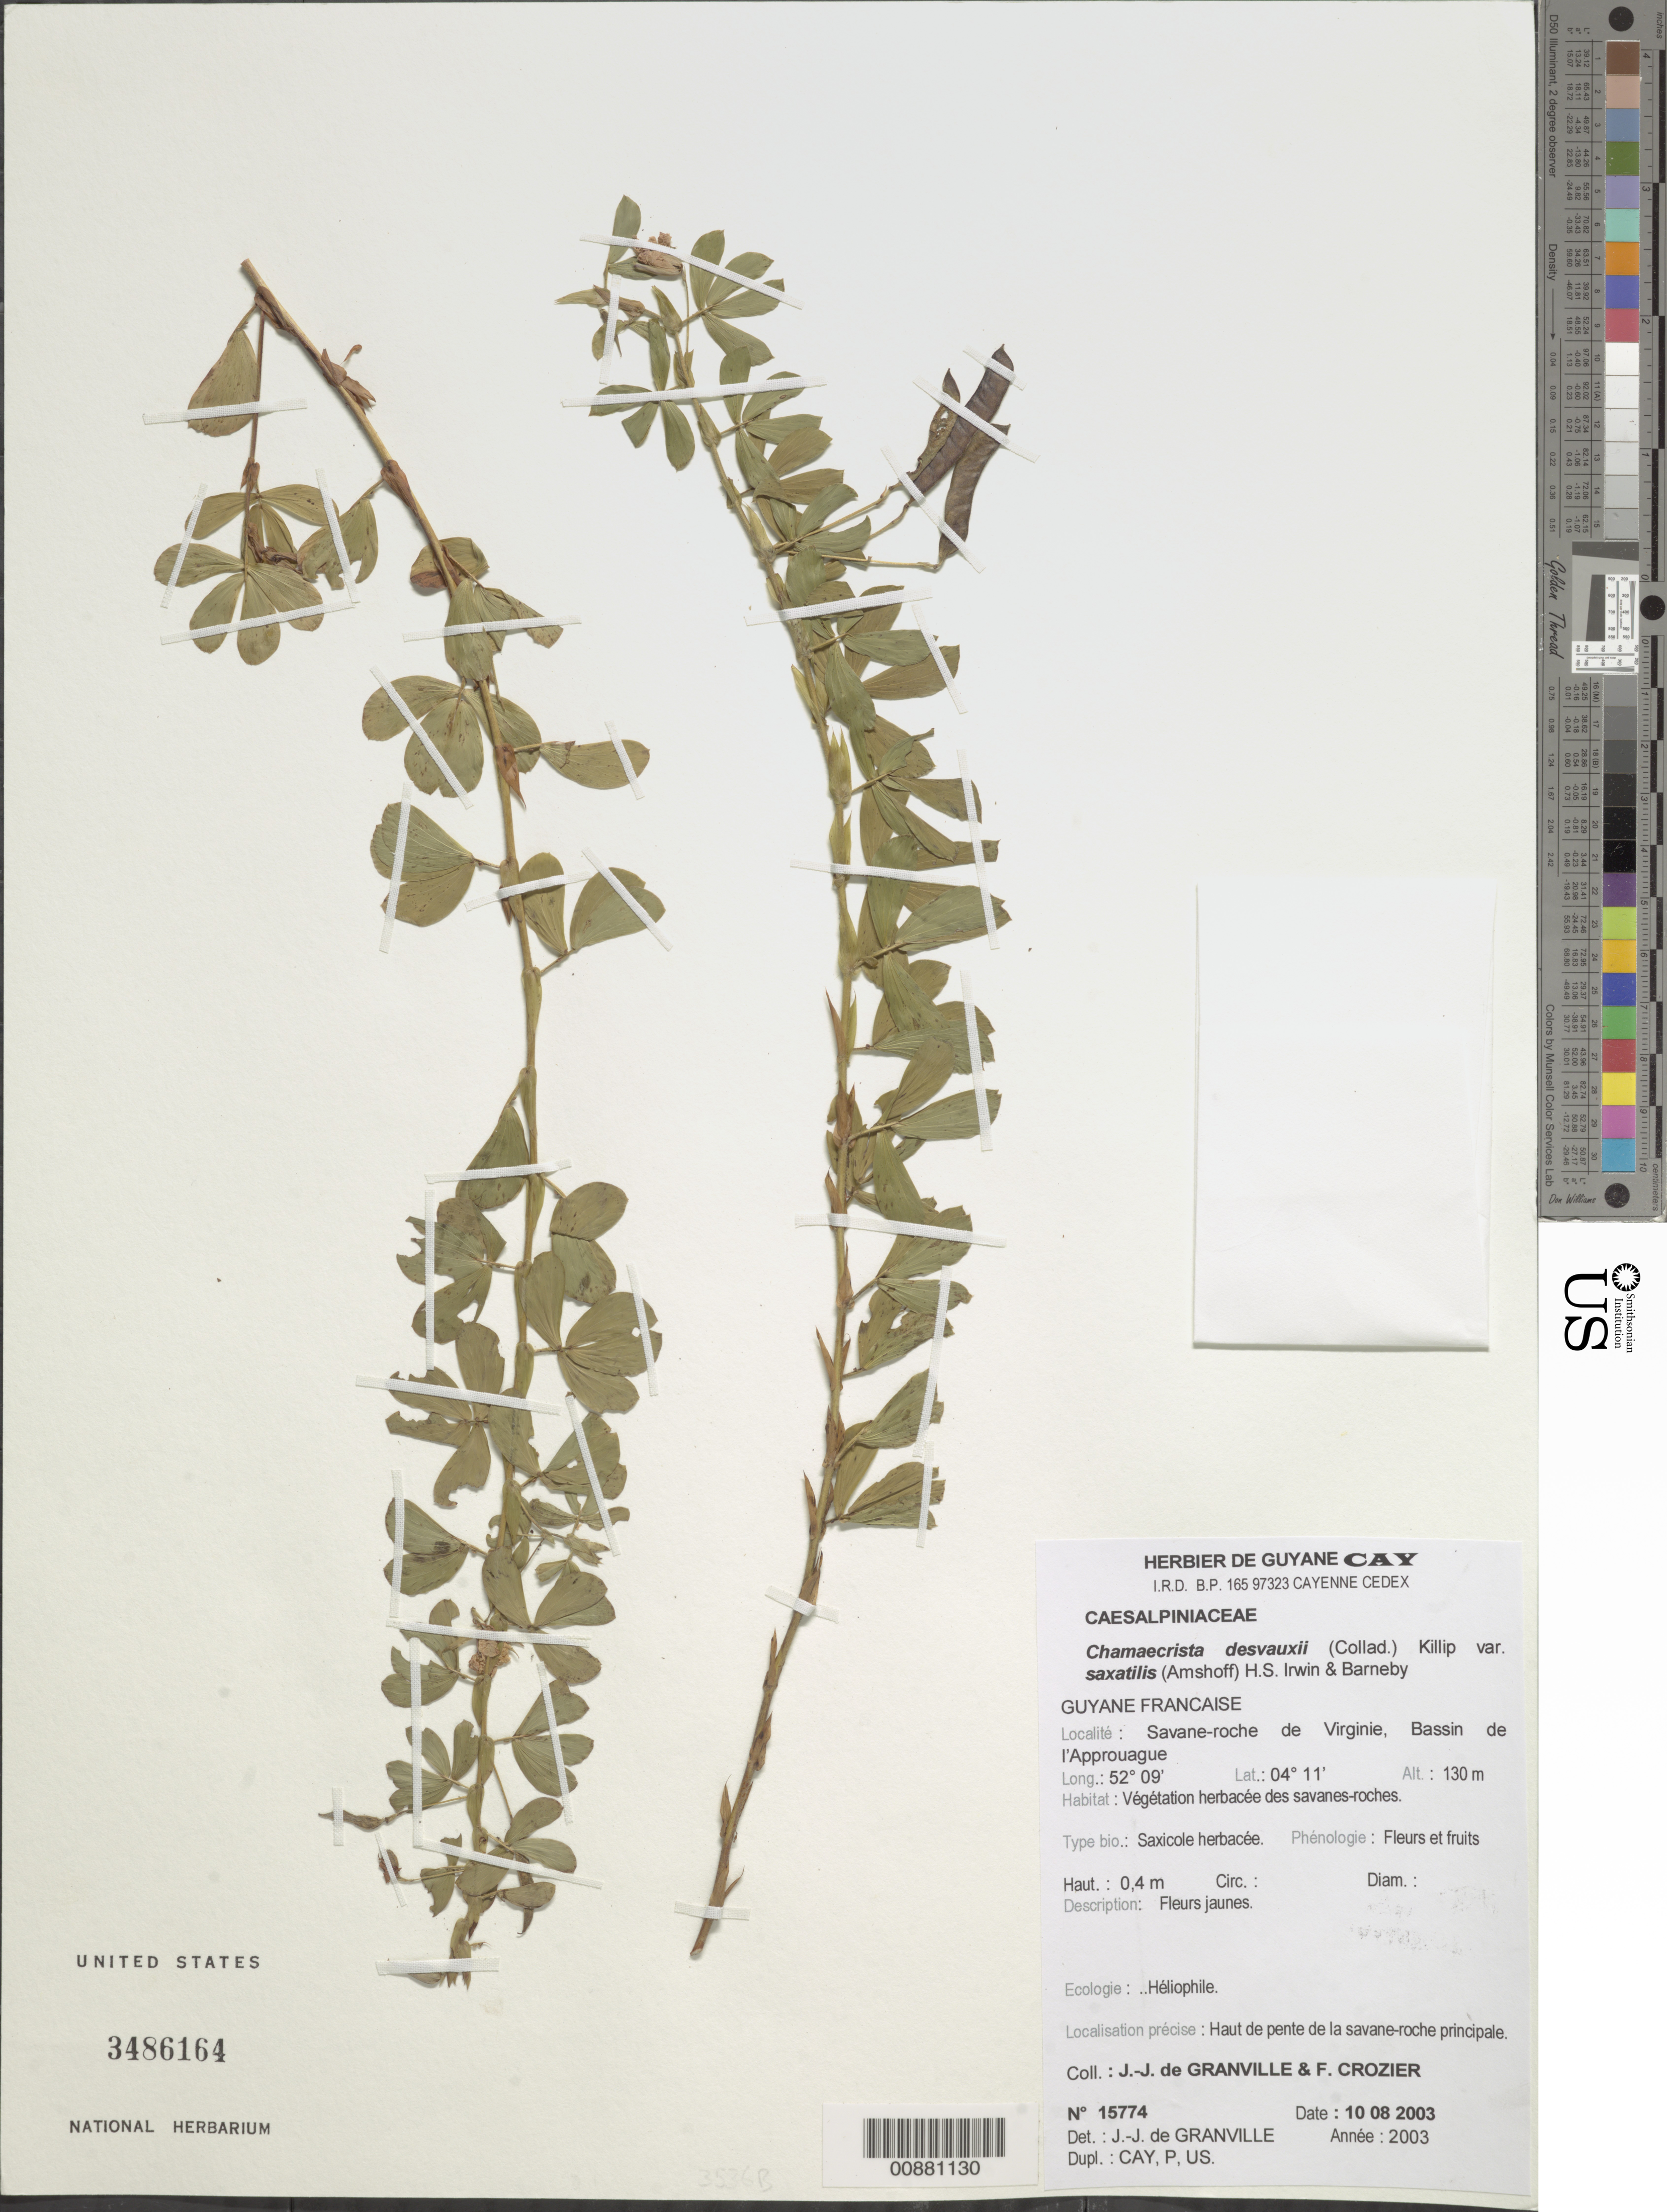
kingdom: Plantae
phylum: Tracheophyta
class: Magnoliopsida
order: Fabales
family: Fabaceae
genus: Chamaecrista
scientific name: Chamaecrista desvauxii var. saxatilis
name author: (Amshoff) H.S. Irwin & Barneby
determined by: Granville, J. J. de, (CAY), Institut de Recherche pour le Developpement (IRD) (FRENCH GUIANA)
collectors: J.-J. de Granville & F. Crozier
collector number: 15774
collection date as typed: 10-Aug-03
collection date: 2003-08-10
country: French Guiana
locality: Savane-roche de Virginie, Bassin de l'Approuague; haut de pente de la savane-roche principale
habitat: Végétation herbacée des savanes-roches.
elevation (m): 130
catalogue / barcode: US 3486164